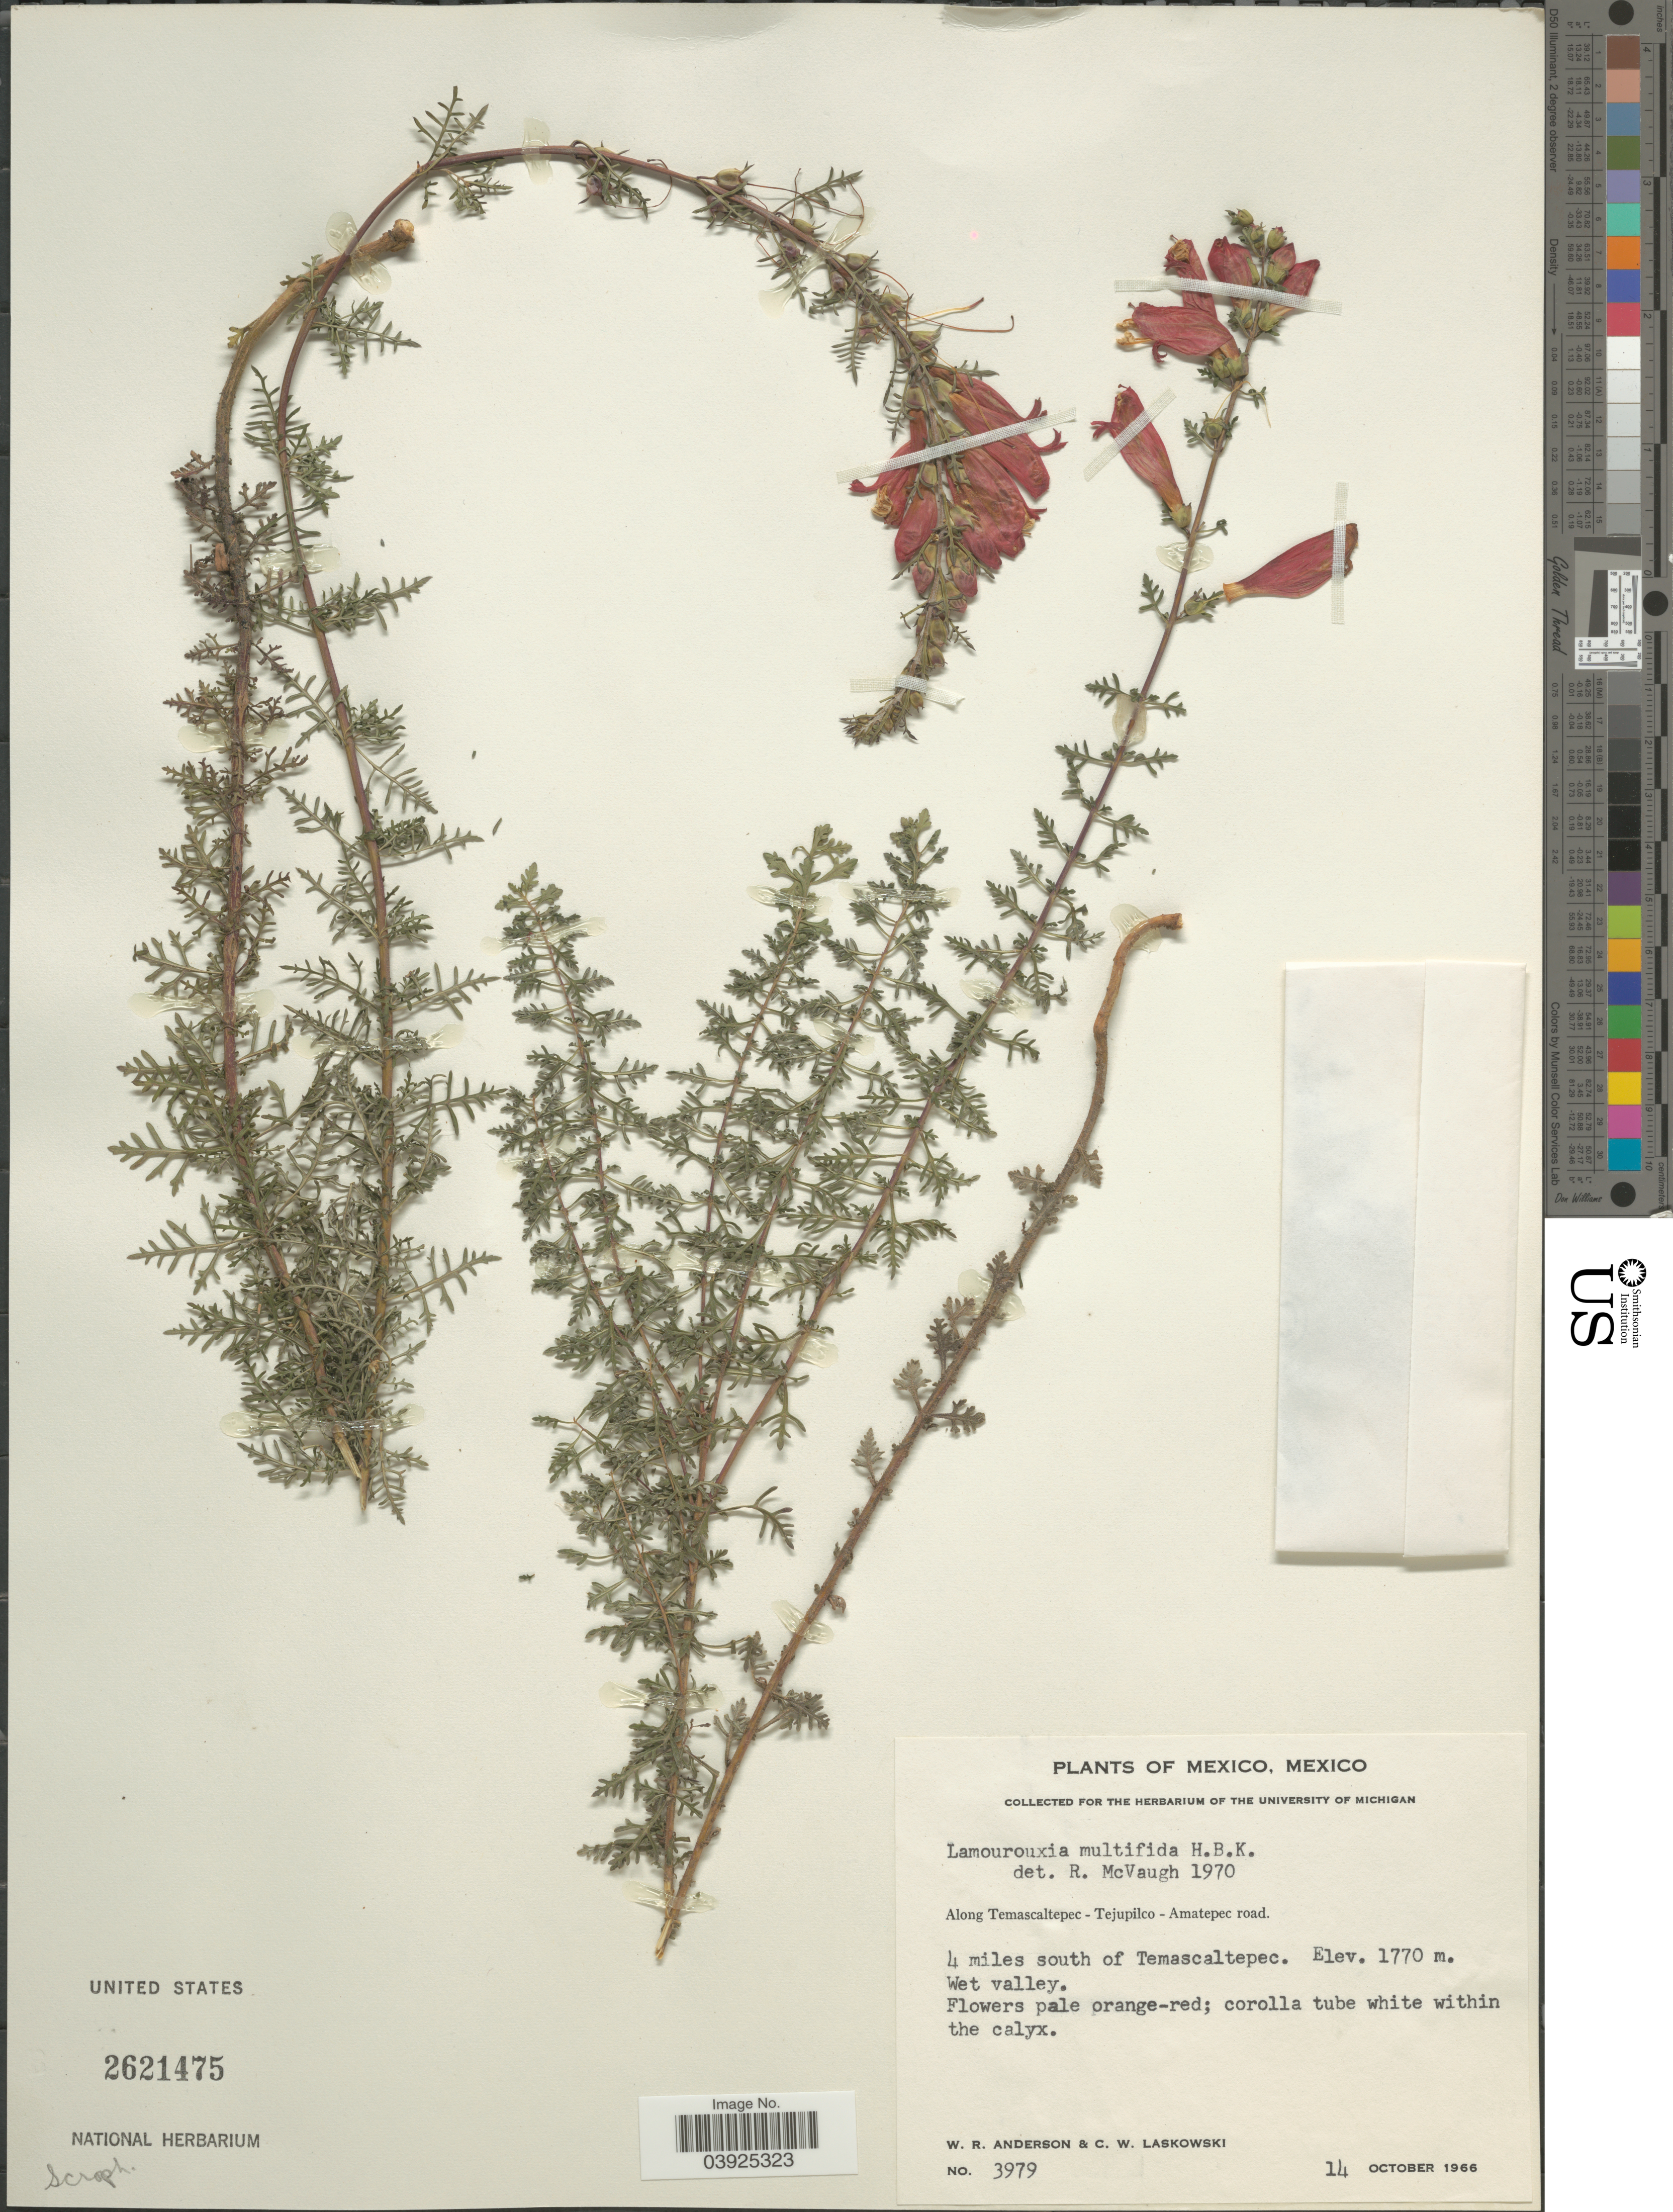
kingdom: Plantae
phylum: Tracheophyta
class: Magnoliopsida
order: Lamiales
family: Orobanchaceae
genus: Lamourouxia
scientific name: Lamourouxia multifida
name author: Kunth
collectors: W. Anderson & C. Laskowski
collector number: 3979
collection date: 1966-10-14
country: Mexico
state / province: México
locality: Along Temascaltepec - Tejupilco - Amatepec road. 4 miles south of Temascaltepec.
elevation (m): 1770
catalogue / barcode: US 2621475